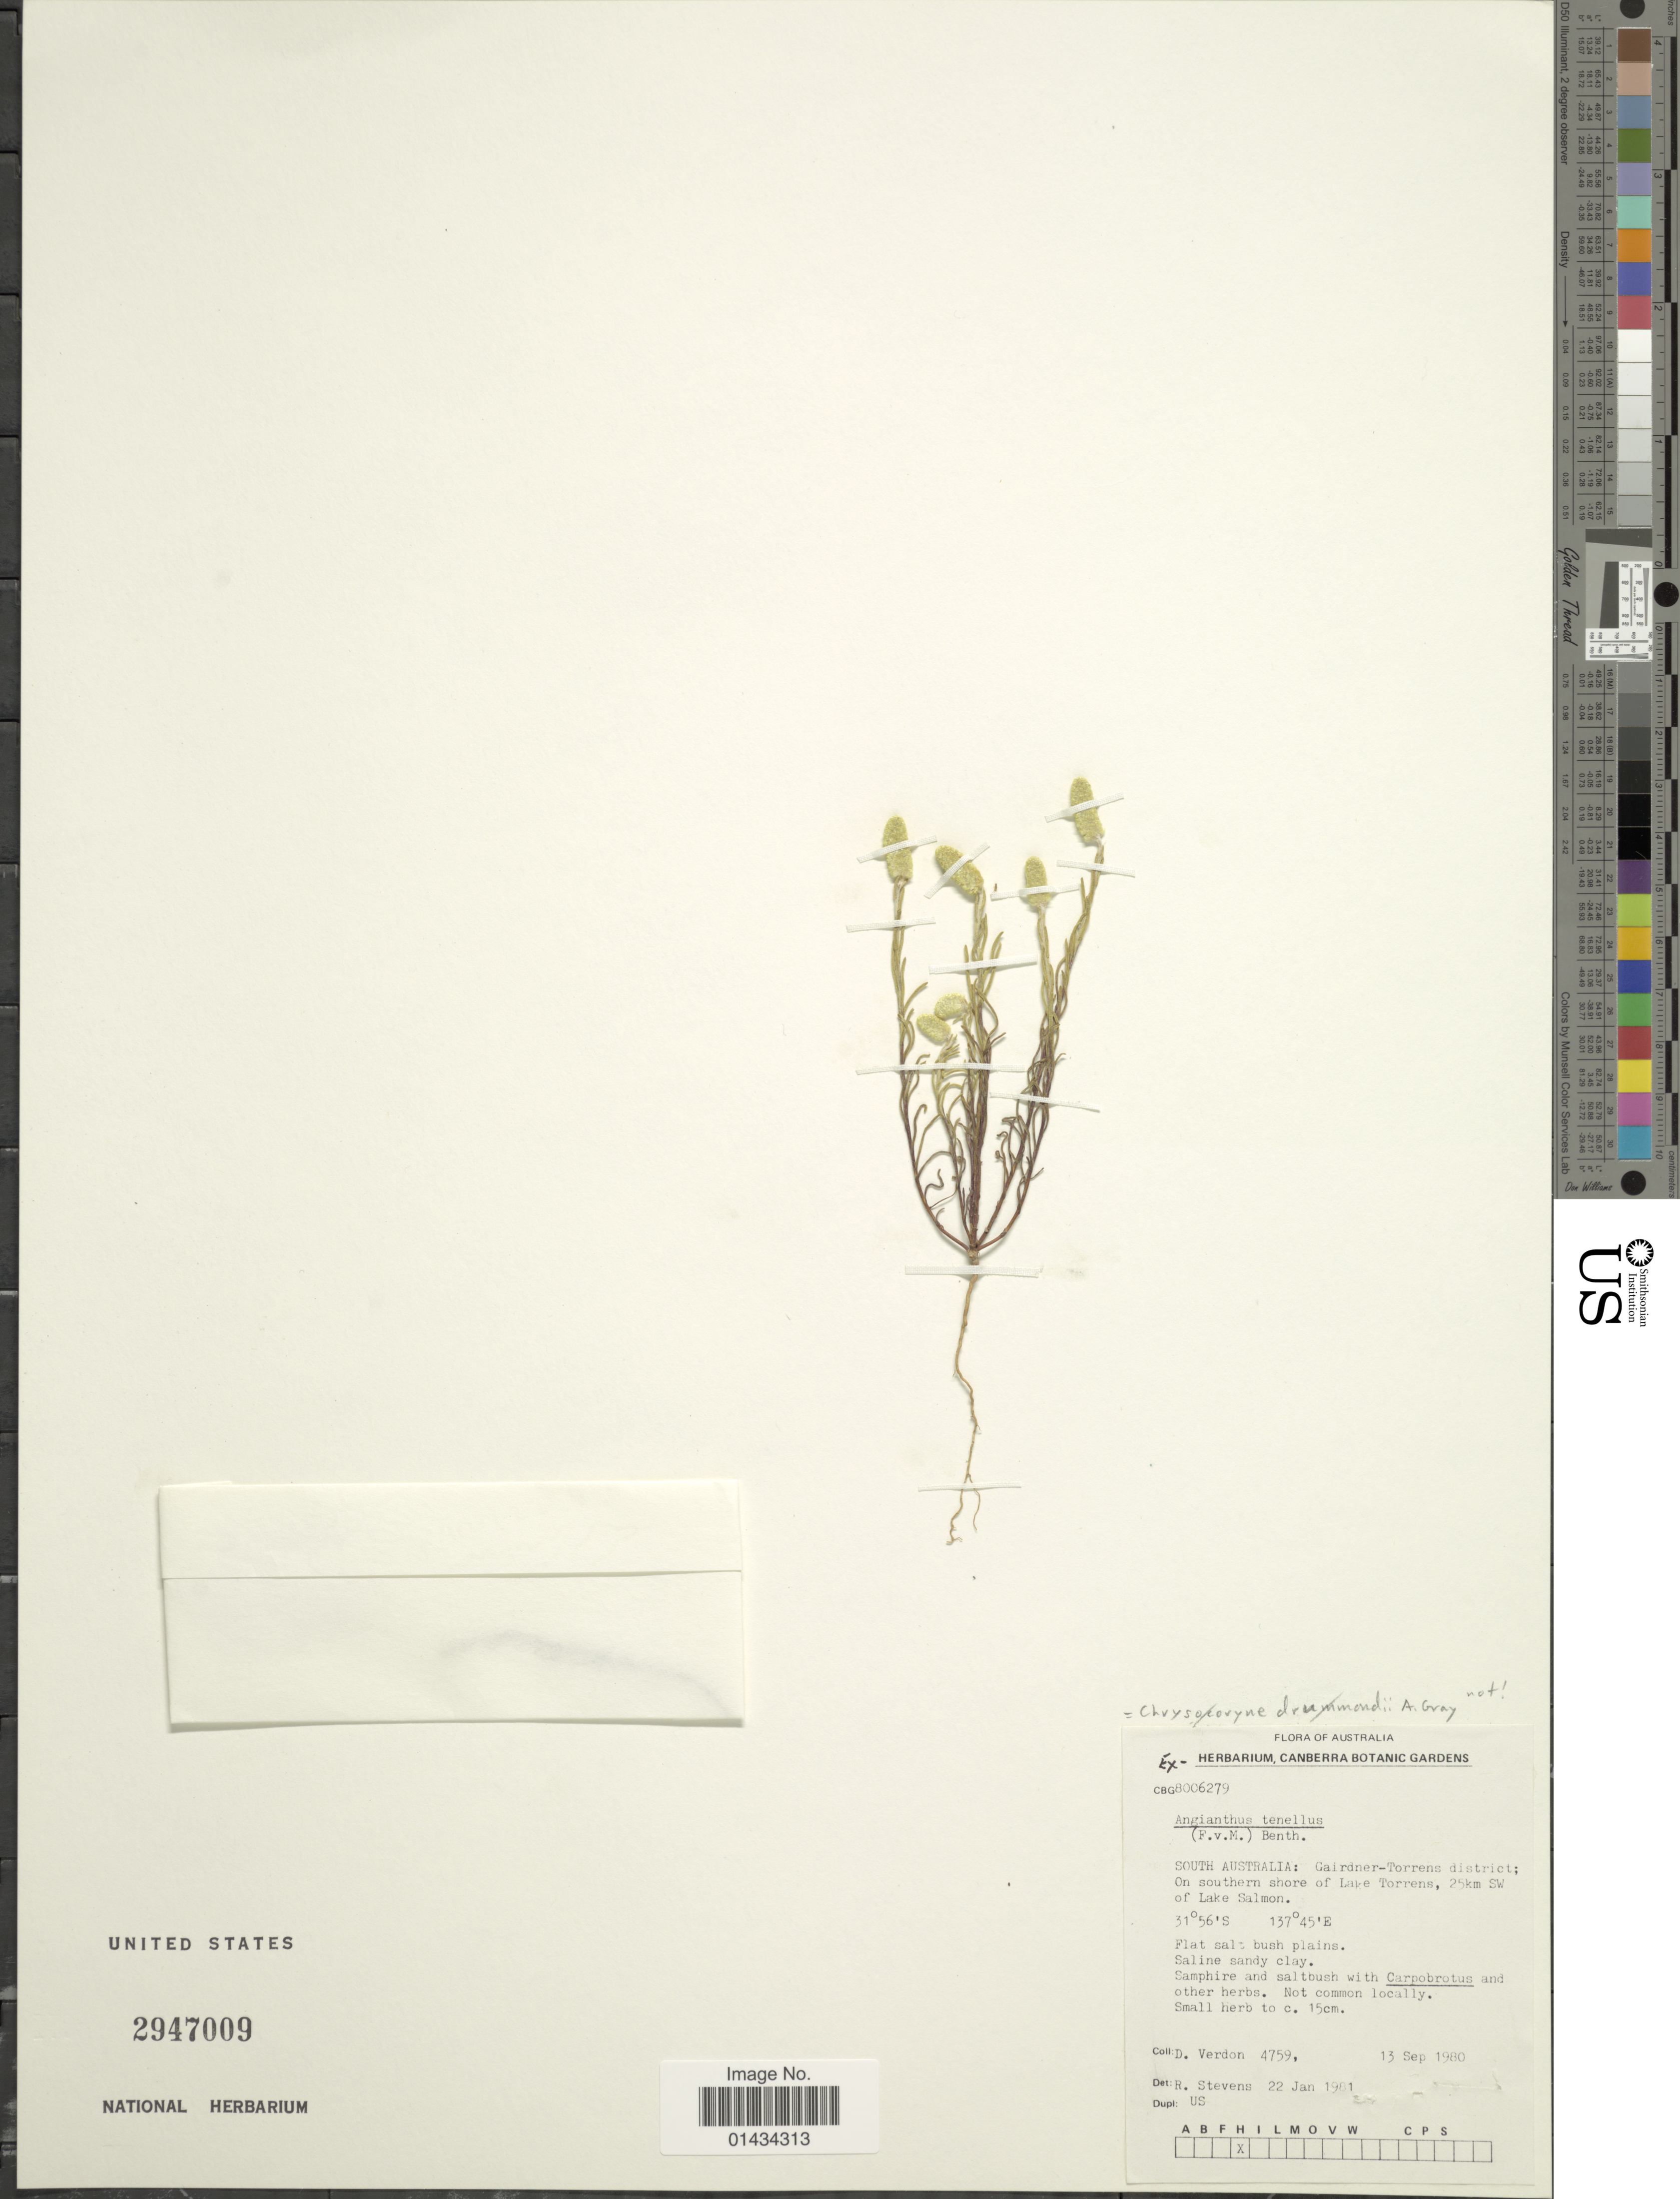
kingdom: Plantae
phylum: Tracheophyta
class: Magnoliopsida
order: Asterales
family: Asteraceae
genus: Angianthus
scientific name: Angianthus sp.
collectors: D. Verdon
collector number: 4759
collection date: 1980-09-13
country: Australia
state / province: South Australia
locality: Gairdner-Torrens district; on southern shore of Lake Torrens, 25 km SW of Lake Salmon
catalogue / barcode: US 2947009